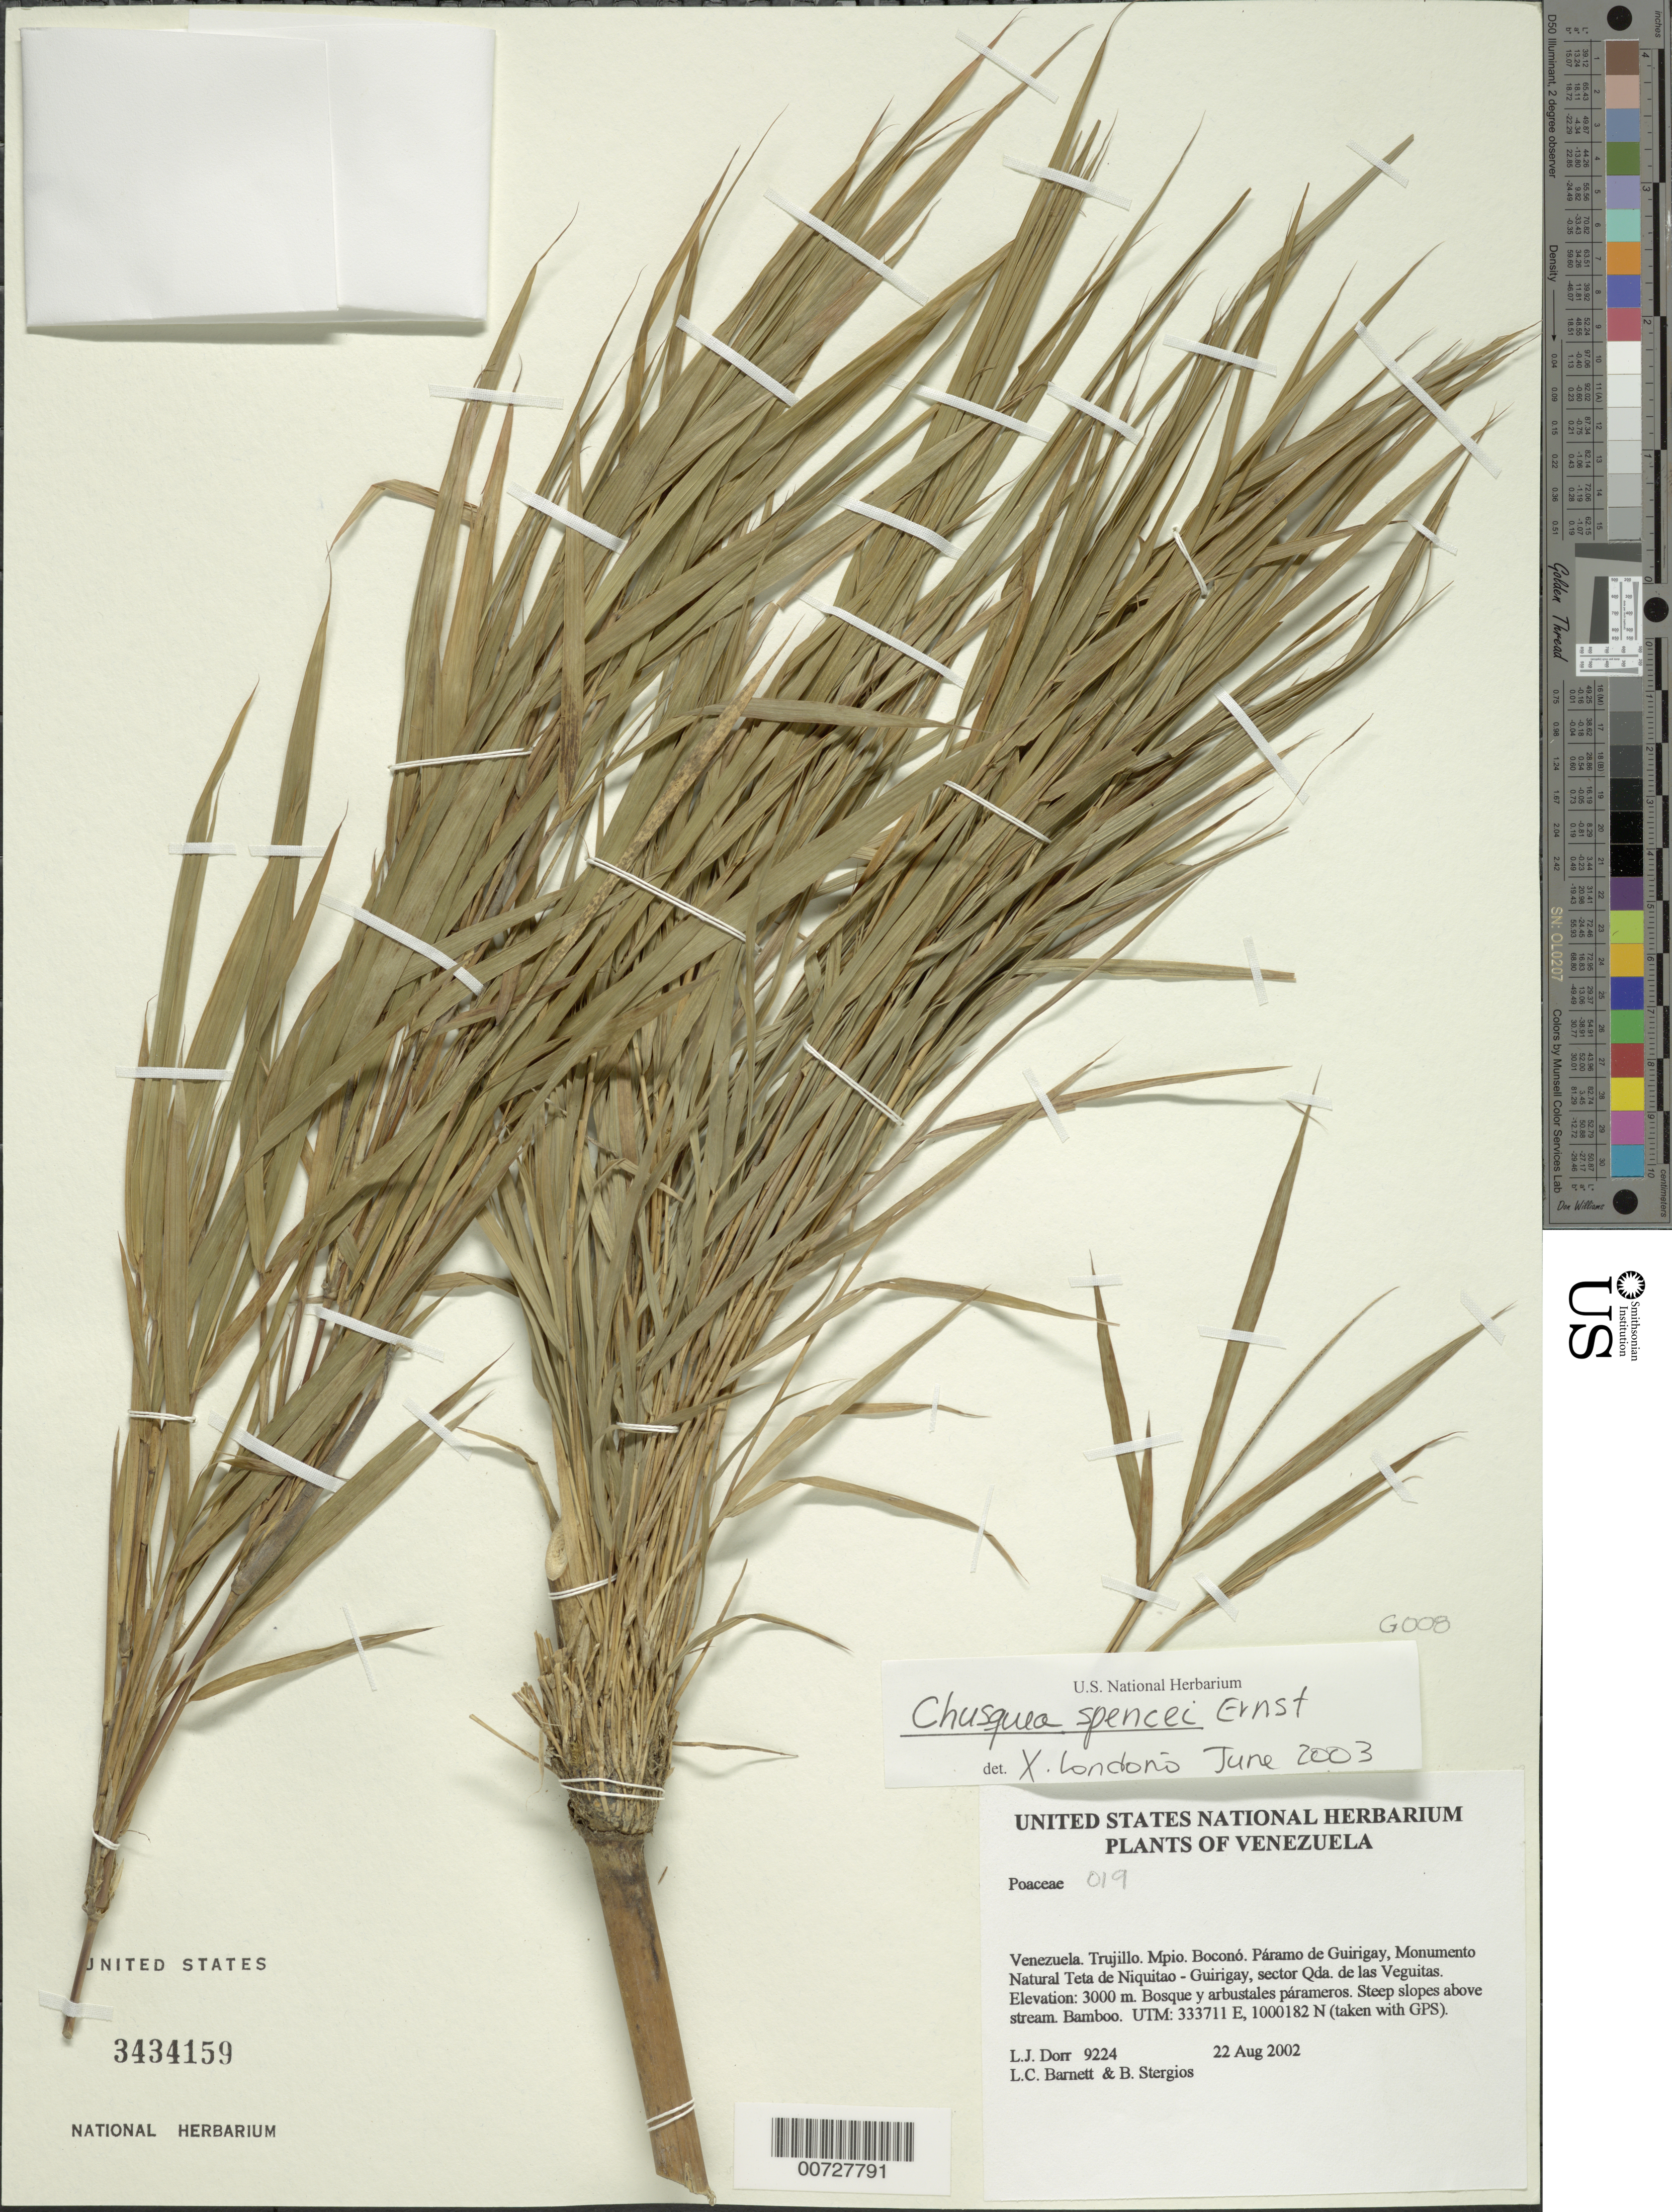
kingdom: Plantae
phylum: Tracheophyta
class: Liliopsida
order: Poales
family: Poaceae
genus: Chusquea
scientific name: Chusquea spencei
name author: Ernst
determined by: Londoño, X., (TULV), Jardin Botanico "Juan Maria Cespedes"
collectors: L. J. Dorr, L. C. Barnett & B. G. Stergios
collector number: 9224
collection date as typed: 22 Aug 2002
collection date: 2002-08-22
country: Venezuela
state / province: Trujillo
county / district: Boconó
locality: Páramo de Guirigay, Monumento Natural Teta de Niquitao - Guirigay, sector Las Veguitas.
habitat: Bosque y arbustales párameros. Steep slopes above stream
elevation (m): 3000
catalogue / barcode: US 3434159